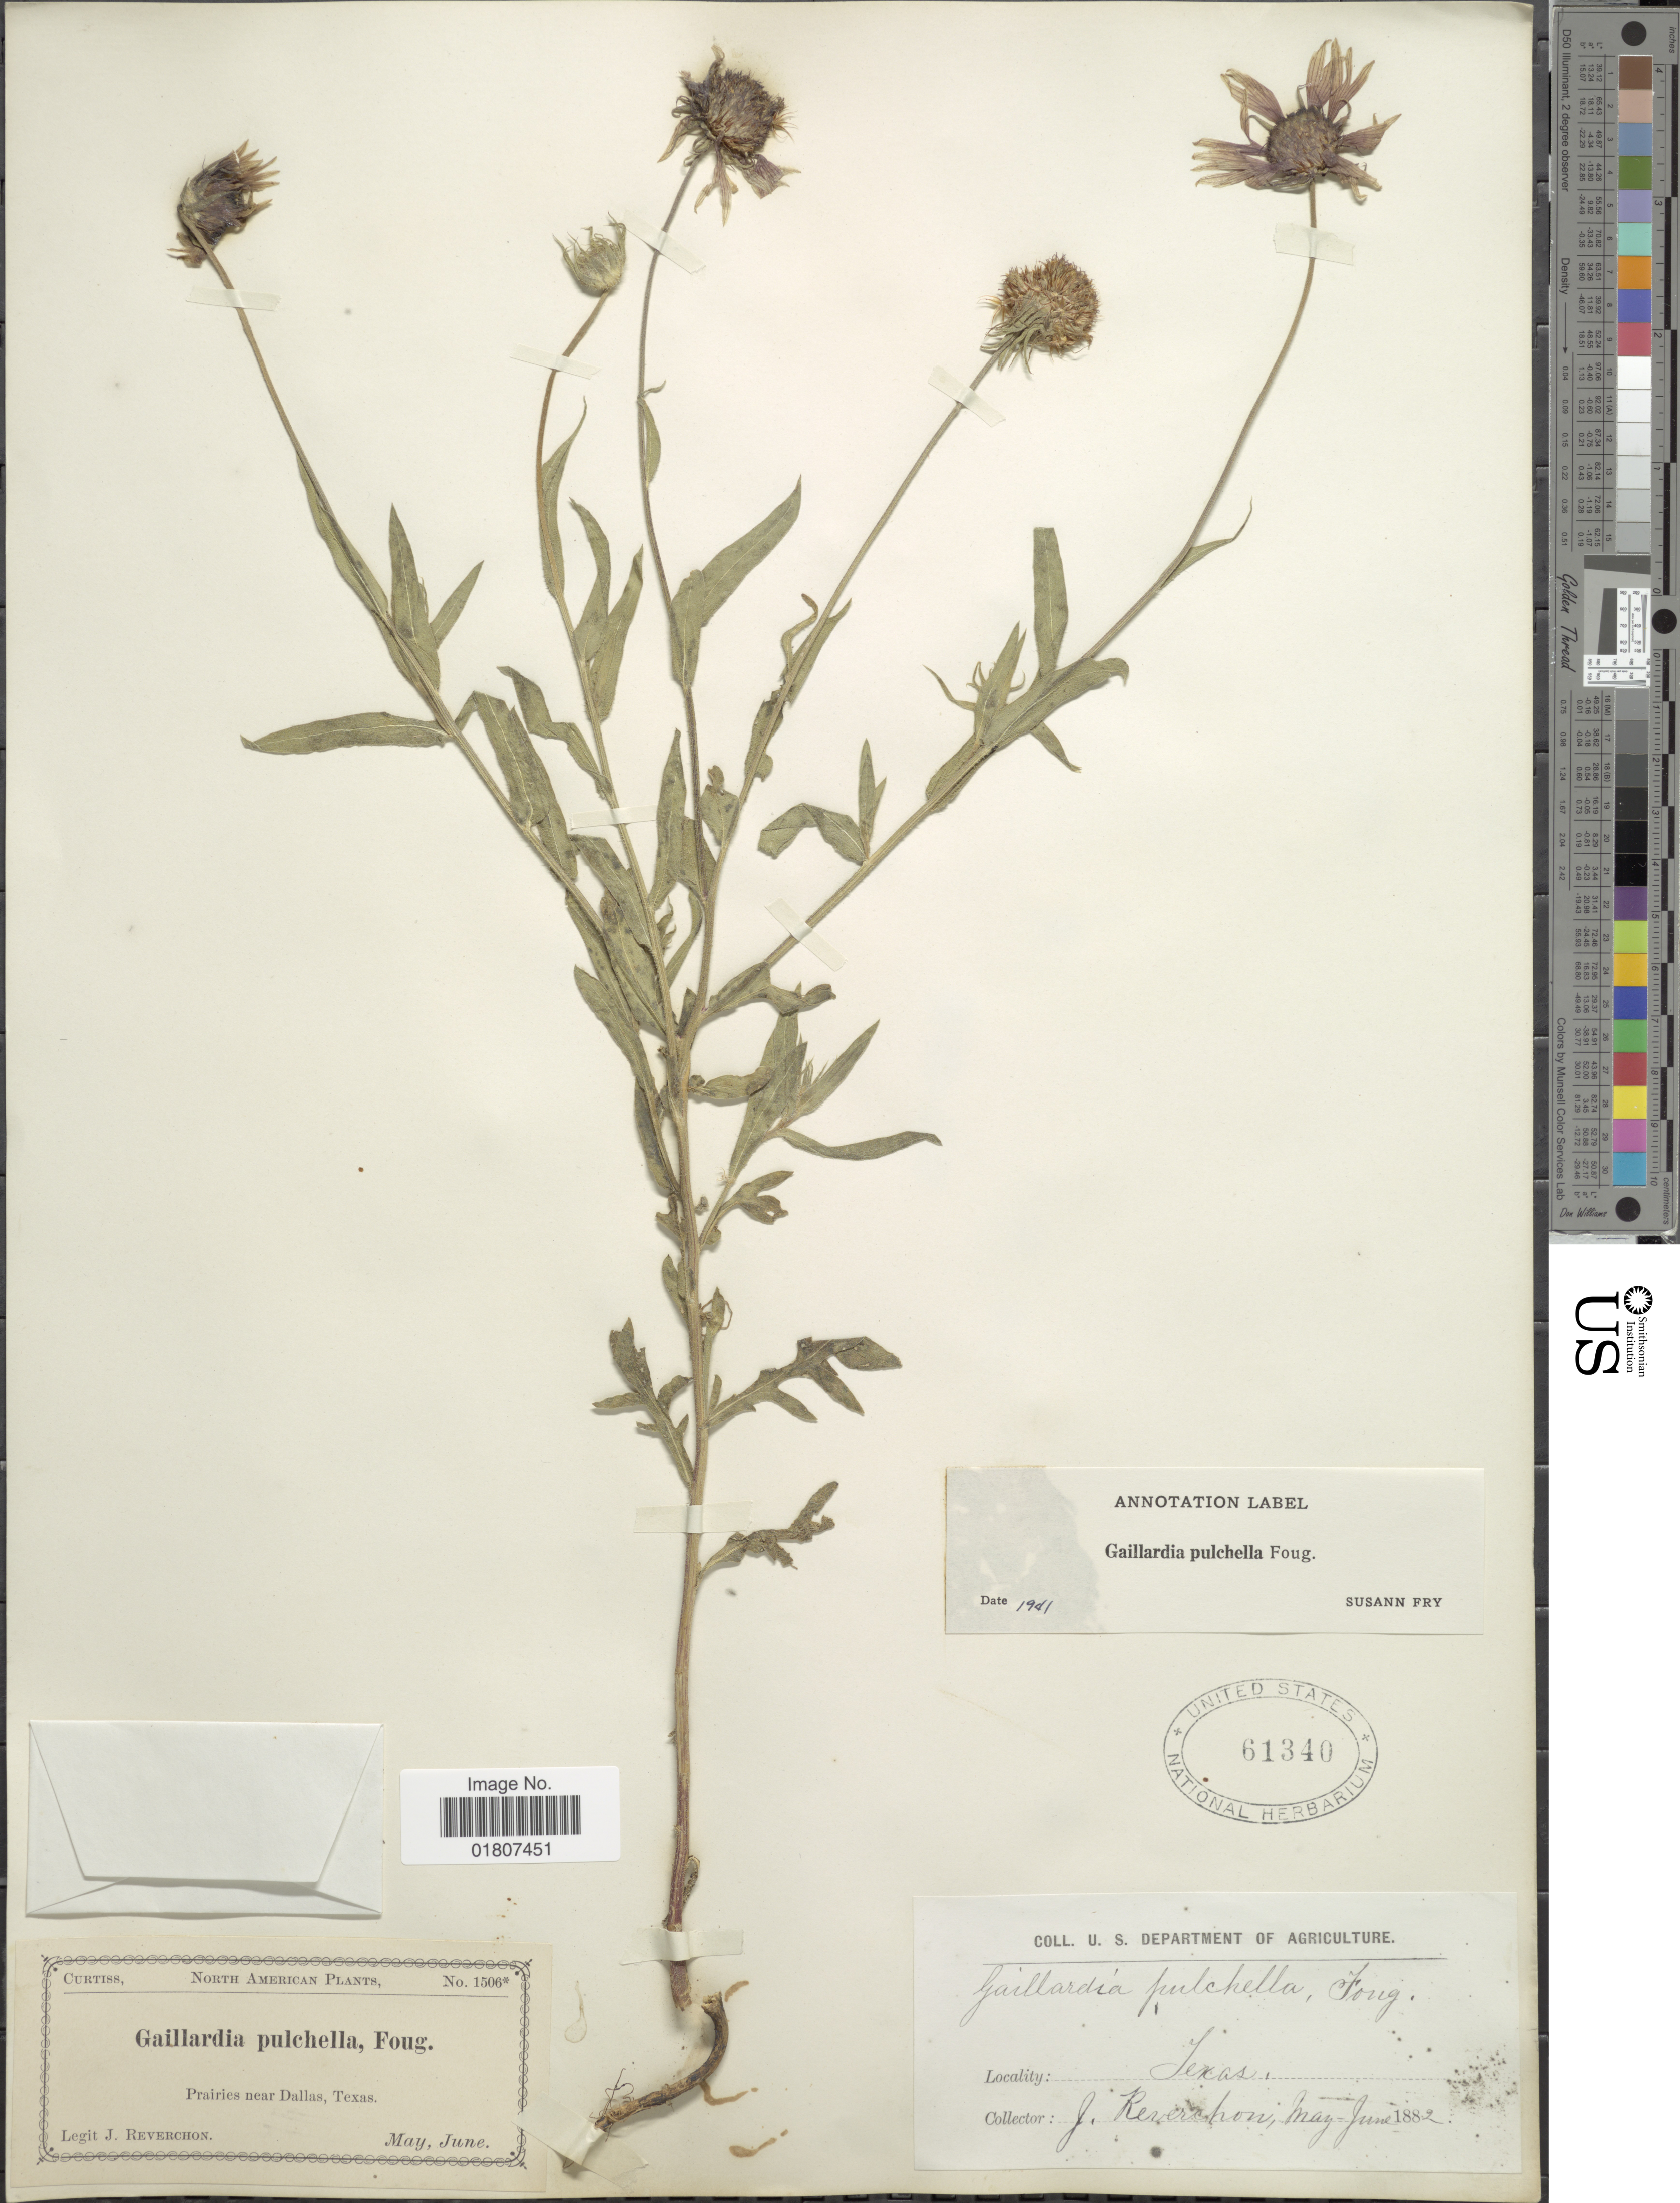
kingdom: Plantae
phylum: Tracheophyta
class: Magnoliopsida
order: Asterales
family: Asteraceae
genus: Gaillardia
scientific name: Gaillardia pulchella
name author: Foug.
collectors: J. Reverchon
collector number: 1506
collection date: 1882-05/1882-06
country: United States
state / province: Texas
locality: Prairies near Dallas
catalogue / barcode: US 61340